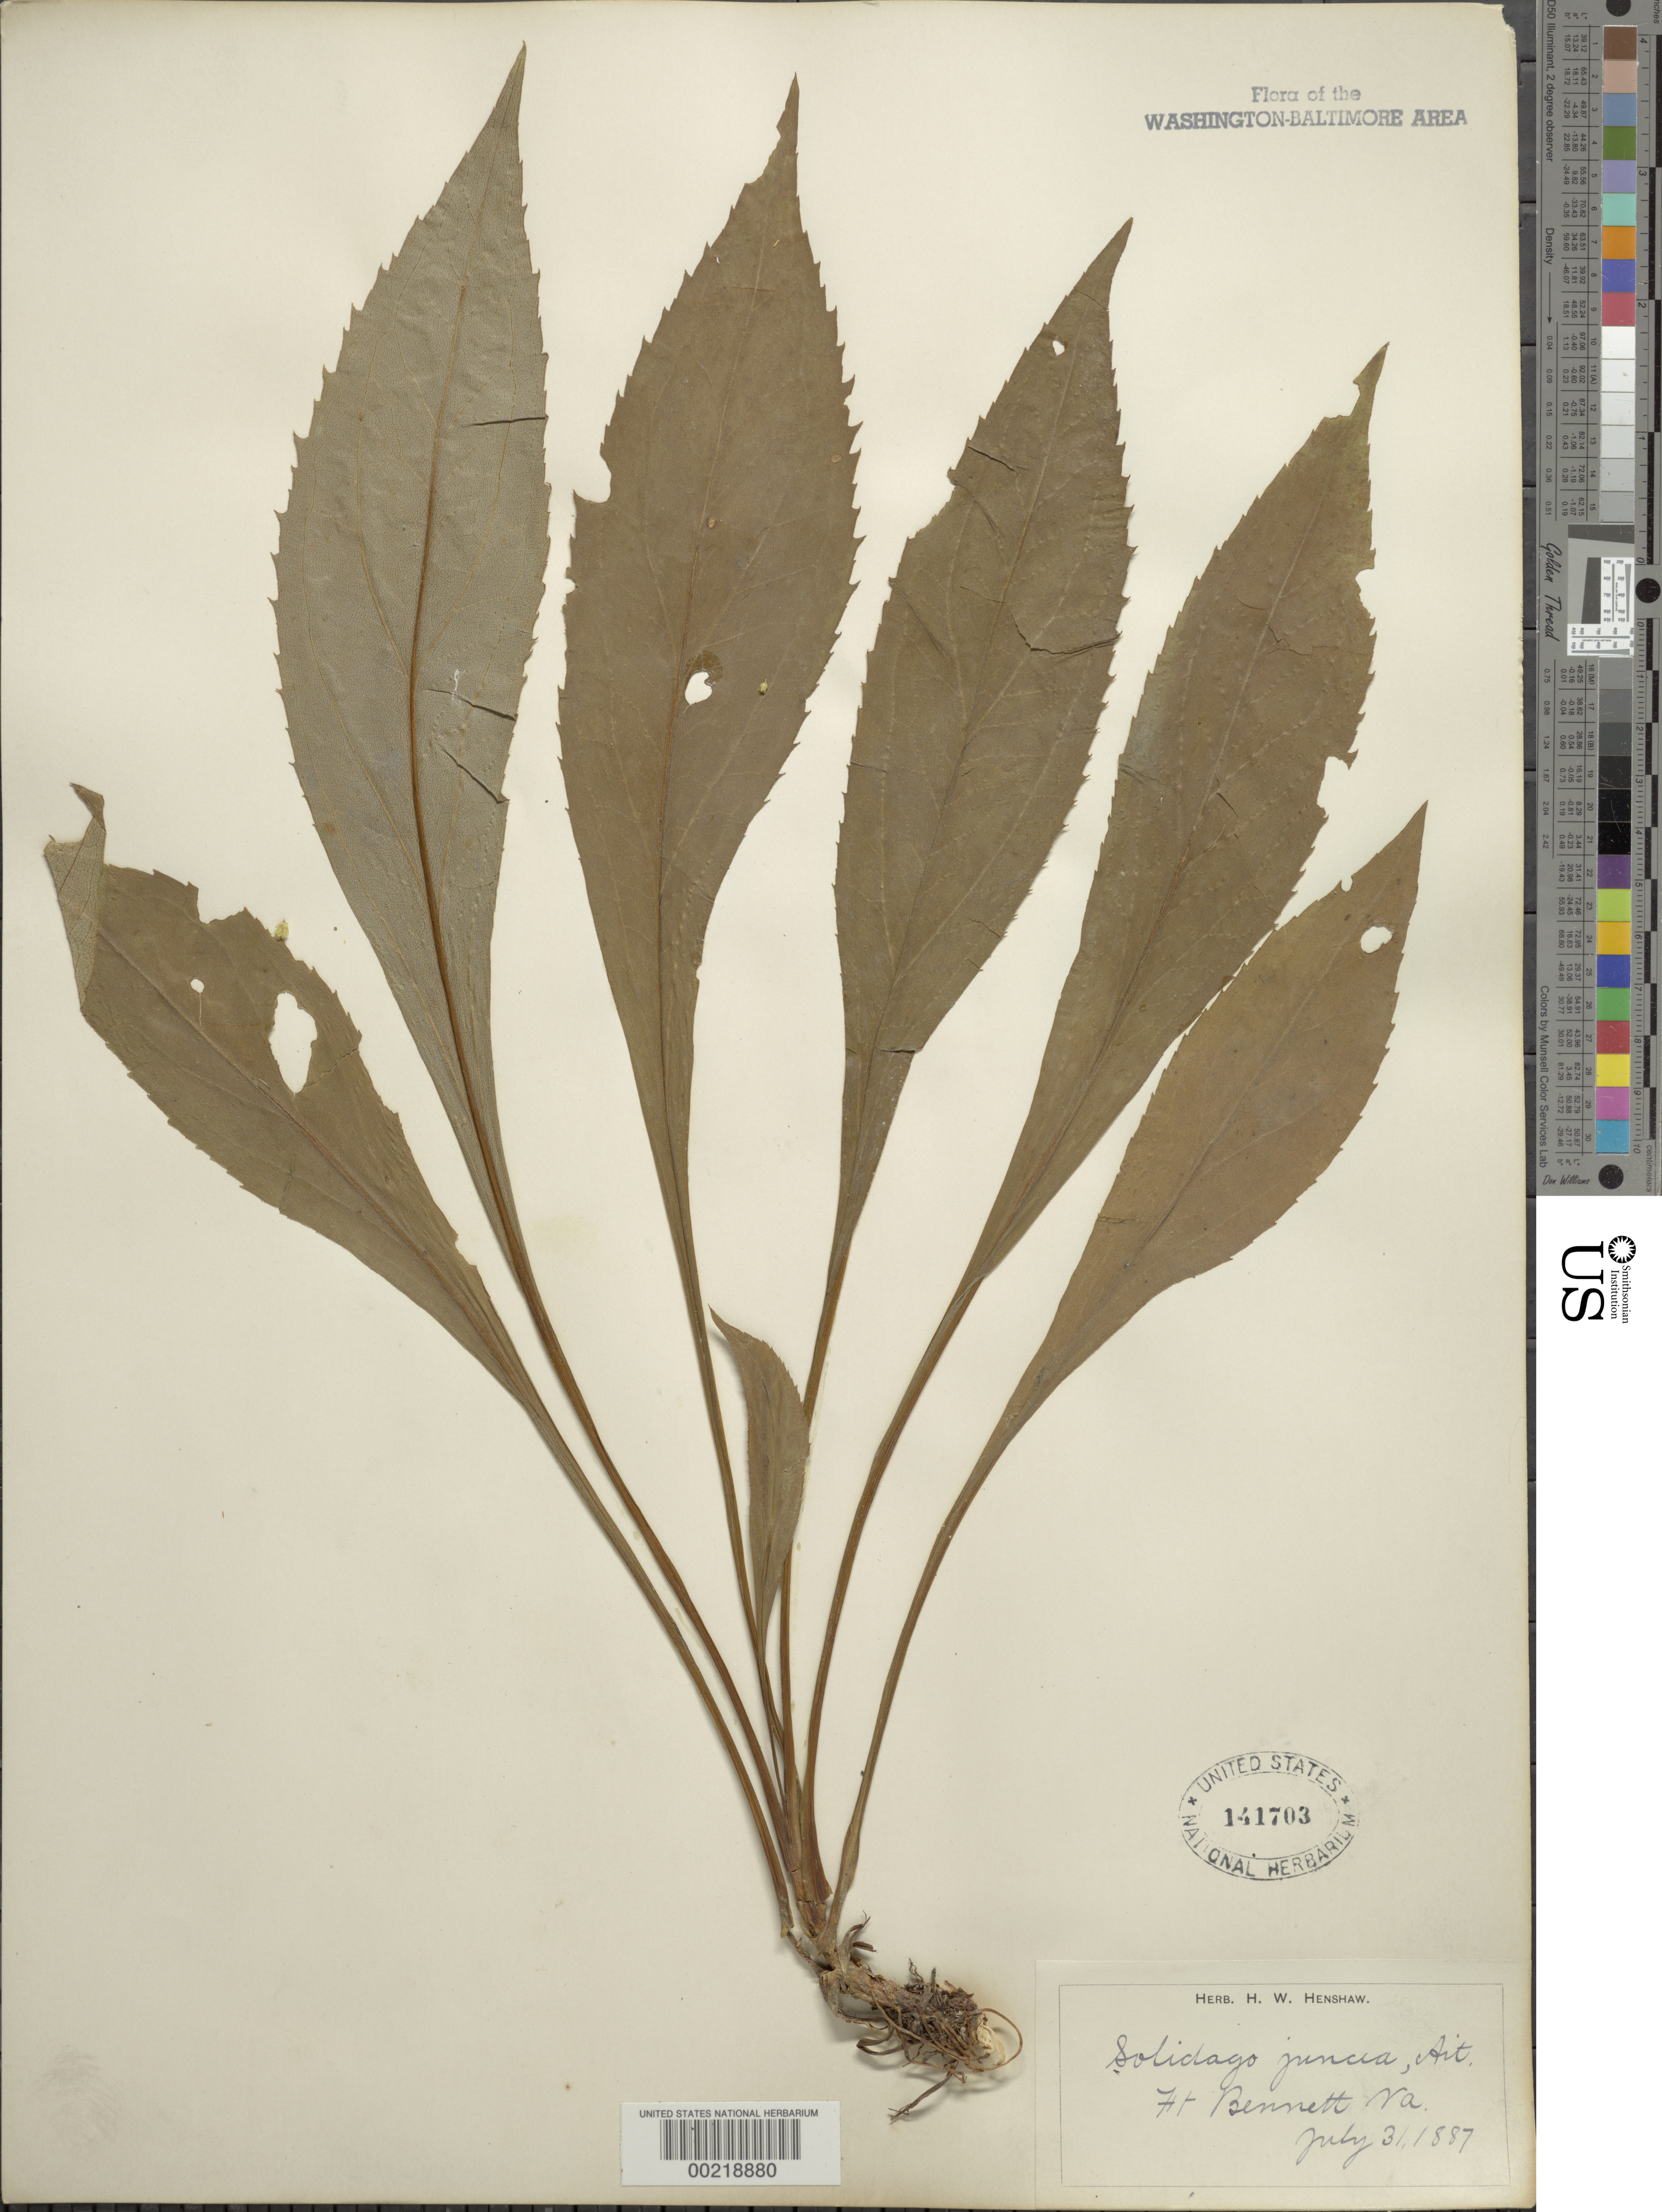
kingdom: Plantae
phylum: Tracheophyta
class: Magnoliopsida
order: Asterales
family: Asteraceae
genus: Solidago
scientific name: Solidago juncea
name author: Aiton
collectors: H. Henshaw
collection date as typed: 31 Jul 1887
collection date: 1887-07-31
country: United States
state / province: Virginia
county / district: Arlington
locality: Ft. Bennett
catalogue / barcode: US 141703